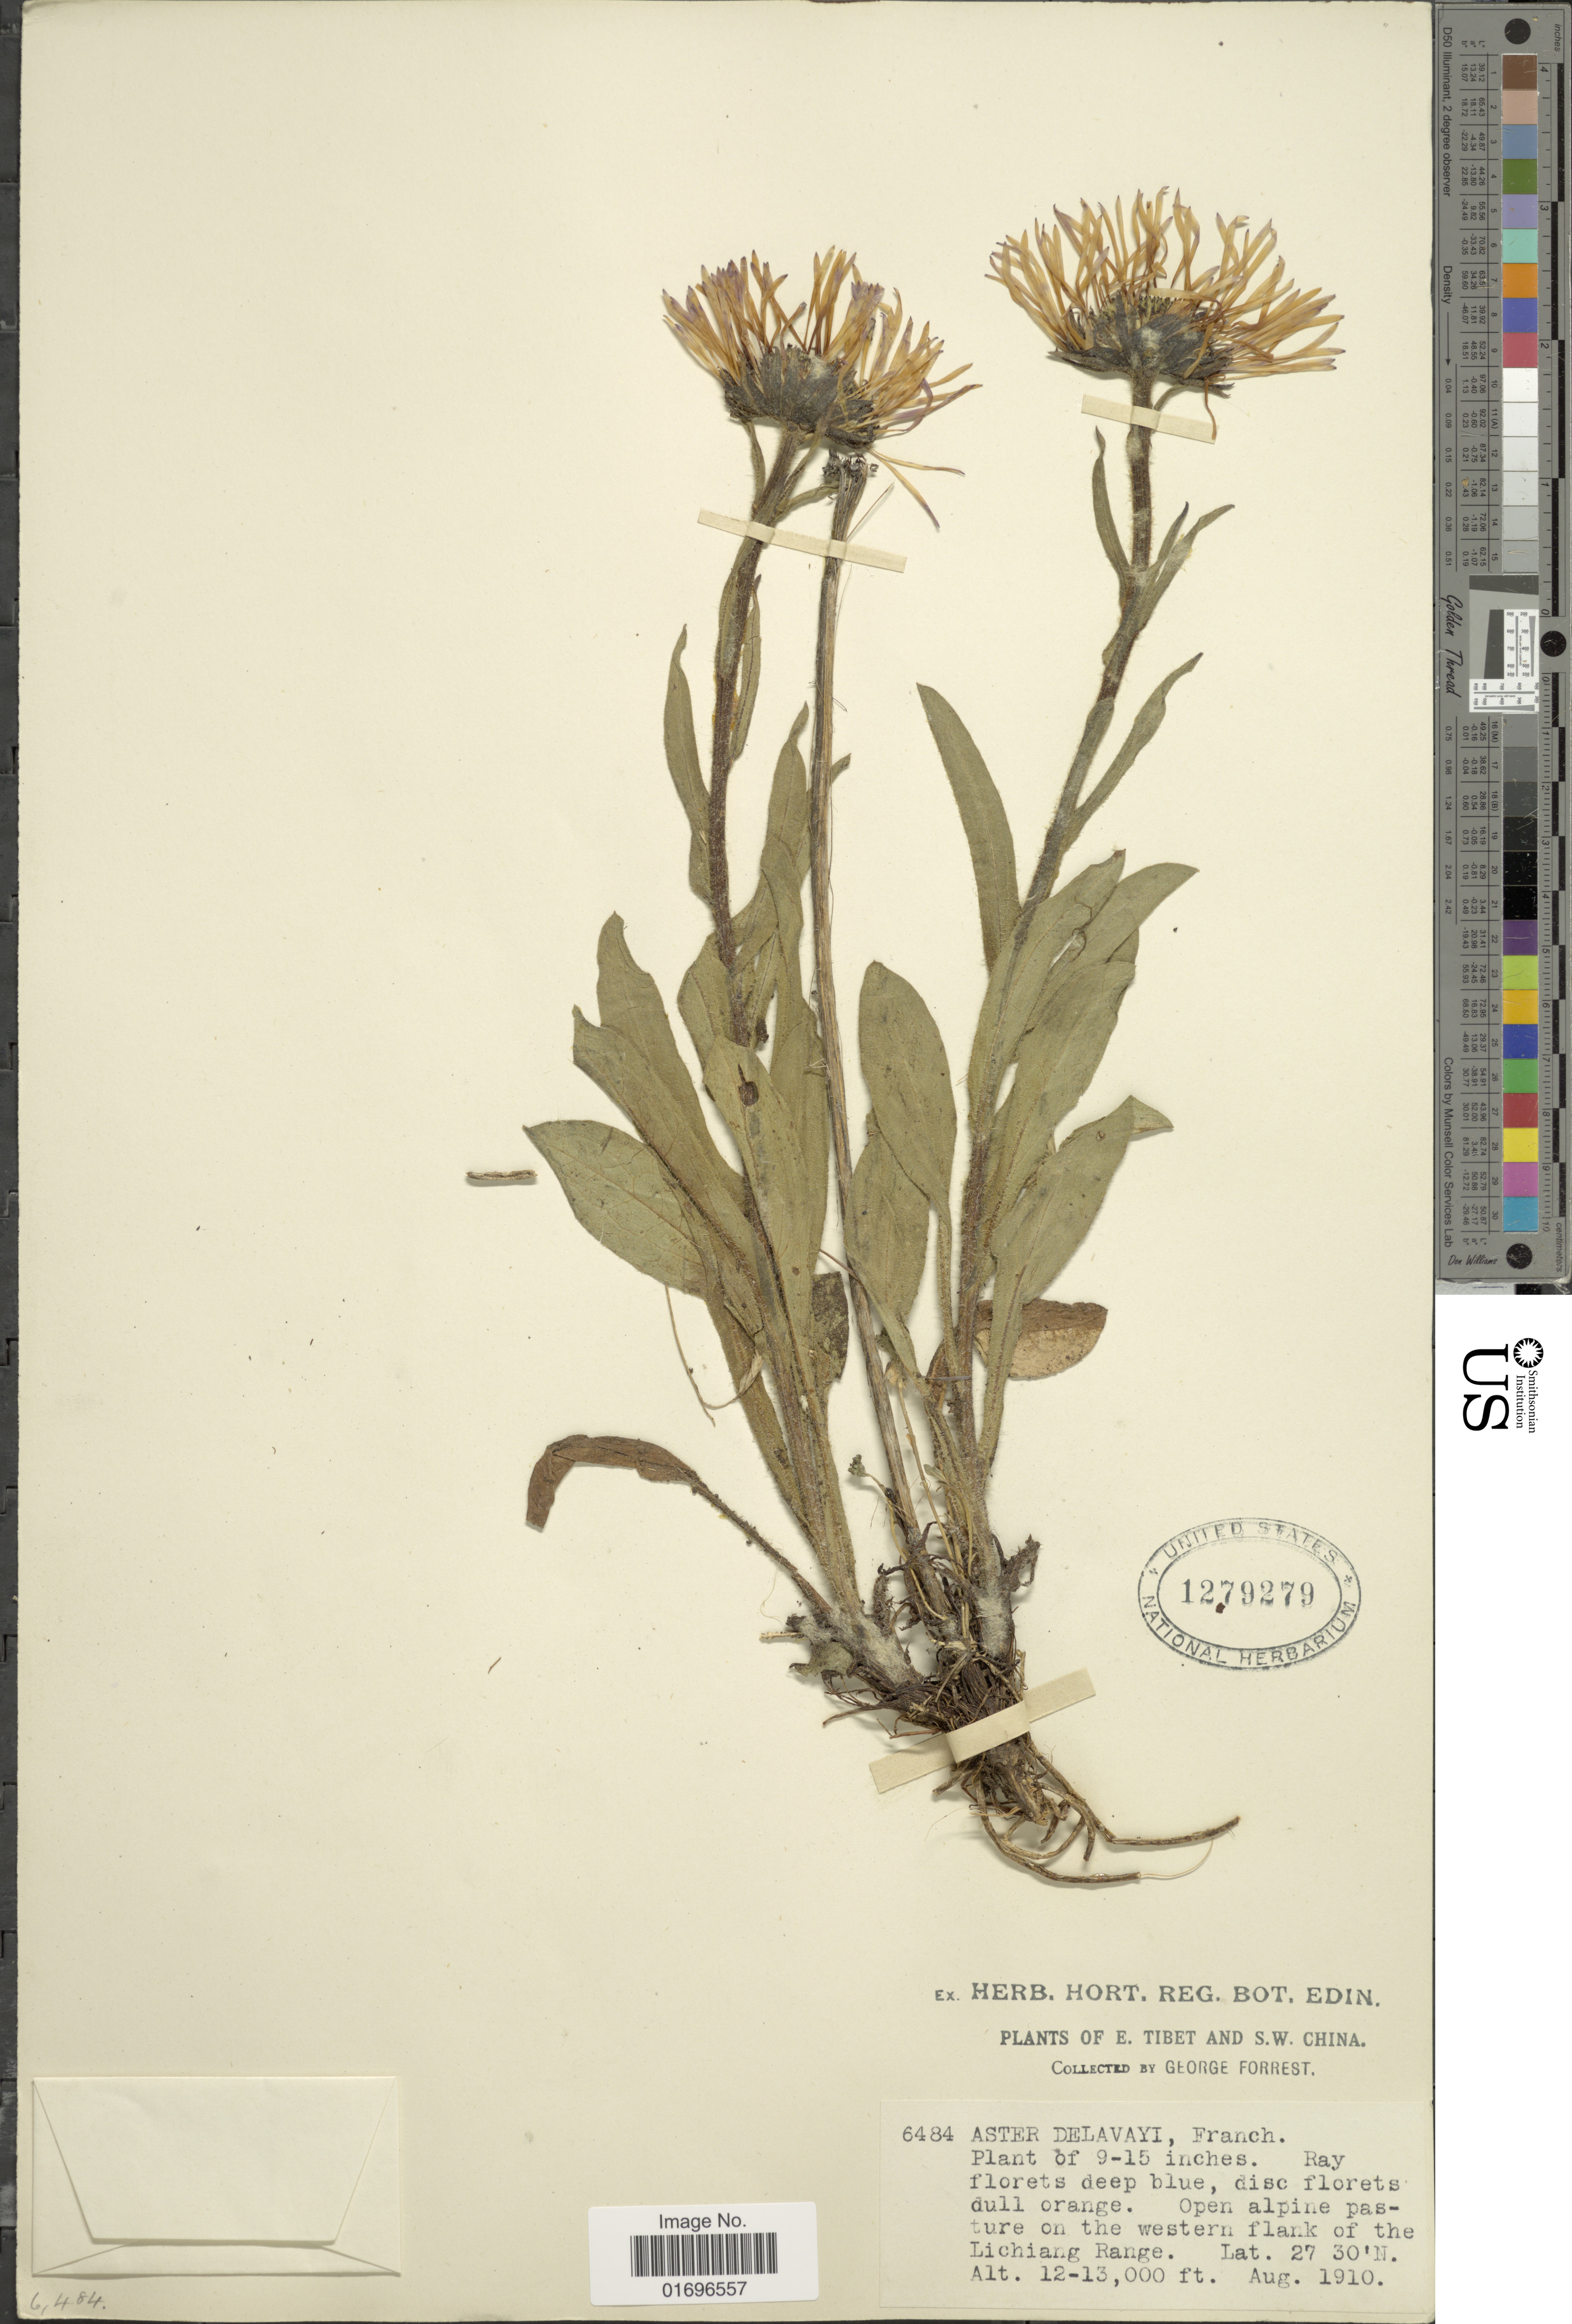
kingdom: Plantae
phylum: Tracheophyta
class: Magnoliopsida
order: Asterales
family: Asteraceae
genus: Aster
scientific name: Aster delavayi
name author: Franch.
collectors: G. Forrest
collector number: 6484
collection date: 1910-08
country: China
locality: E. Tibet and S.W. China. Open alpine pasture on the western flank of the Lichiang Range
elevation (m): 3658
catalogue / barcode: US 1279279